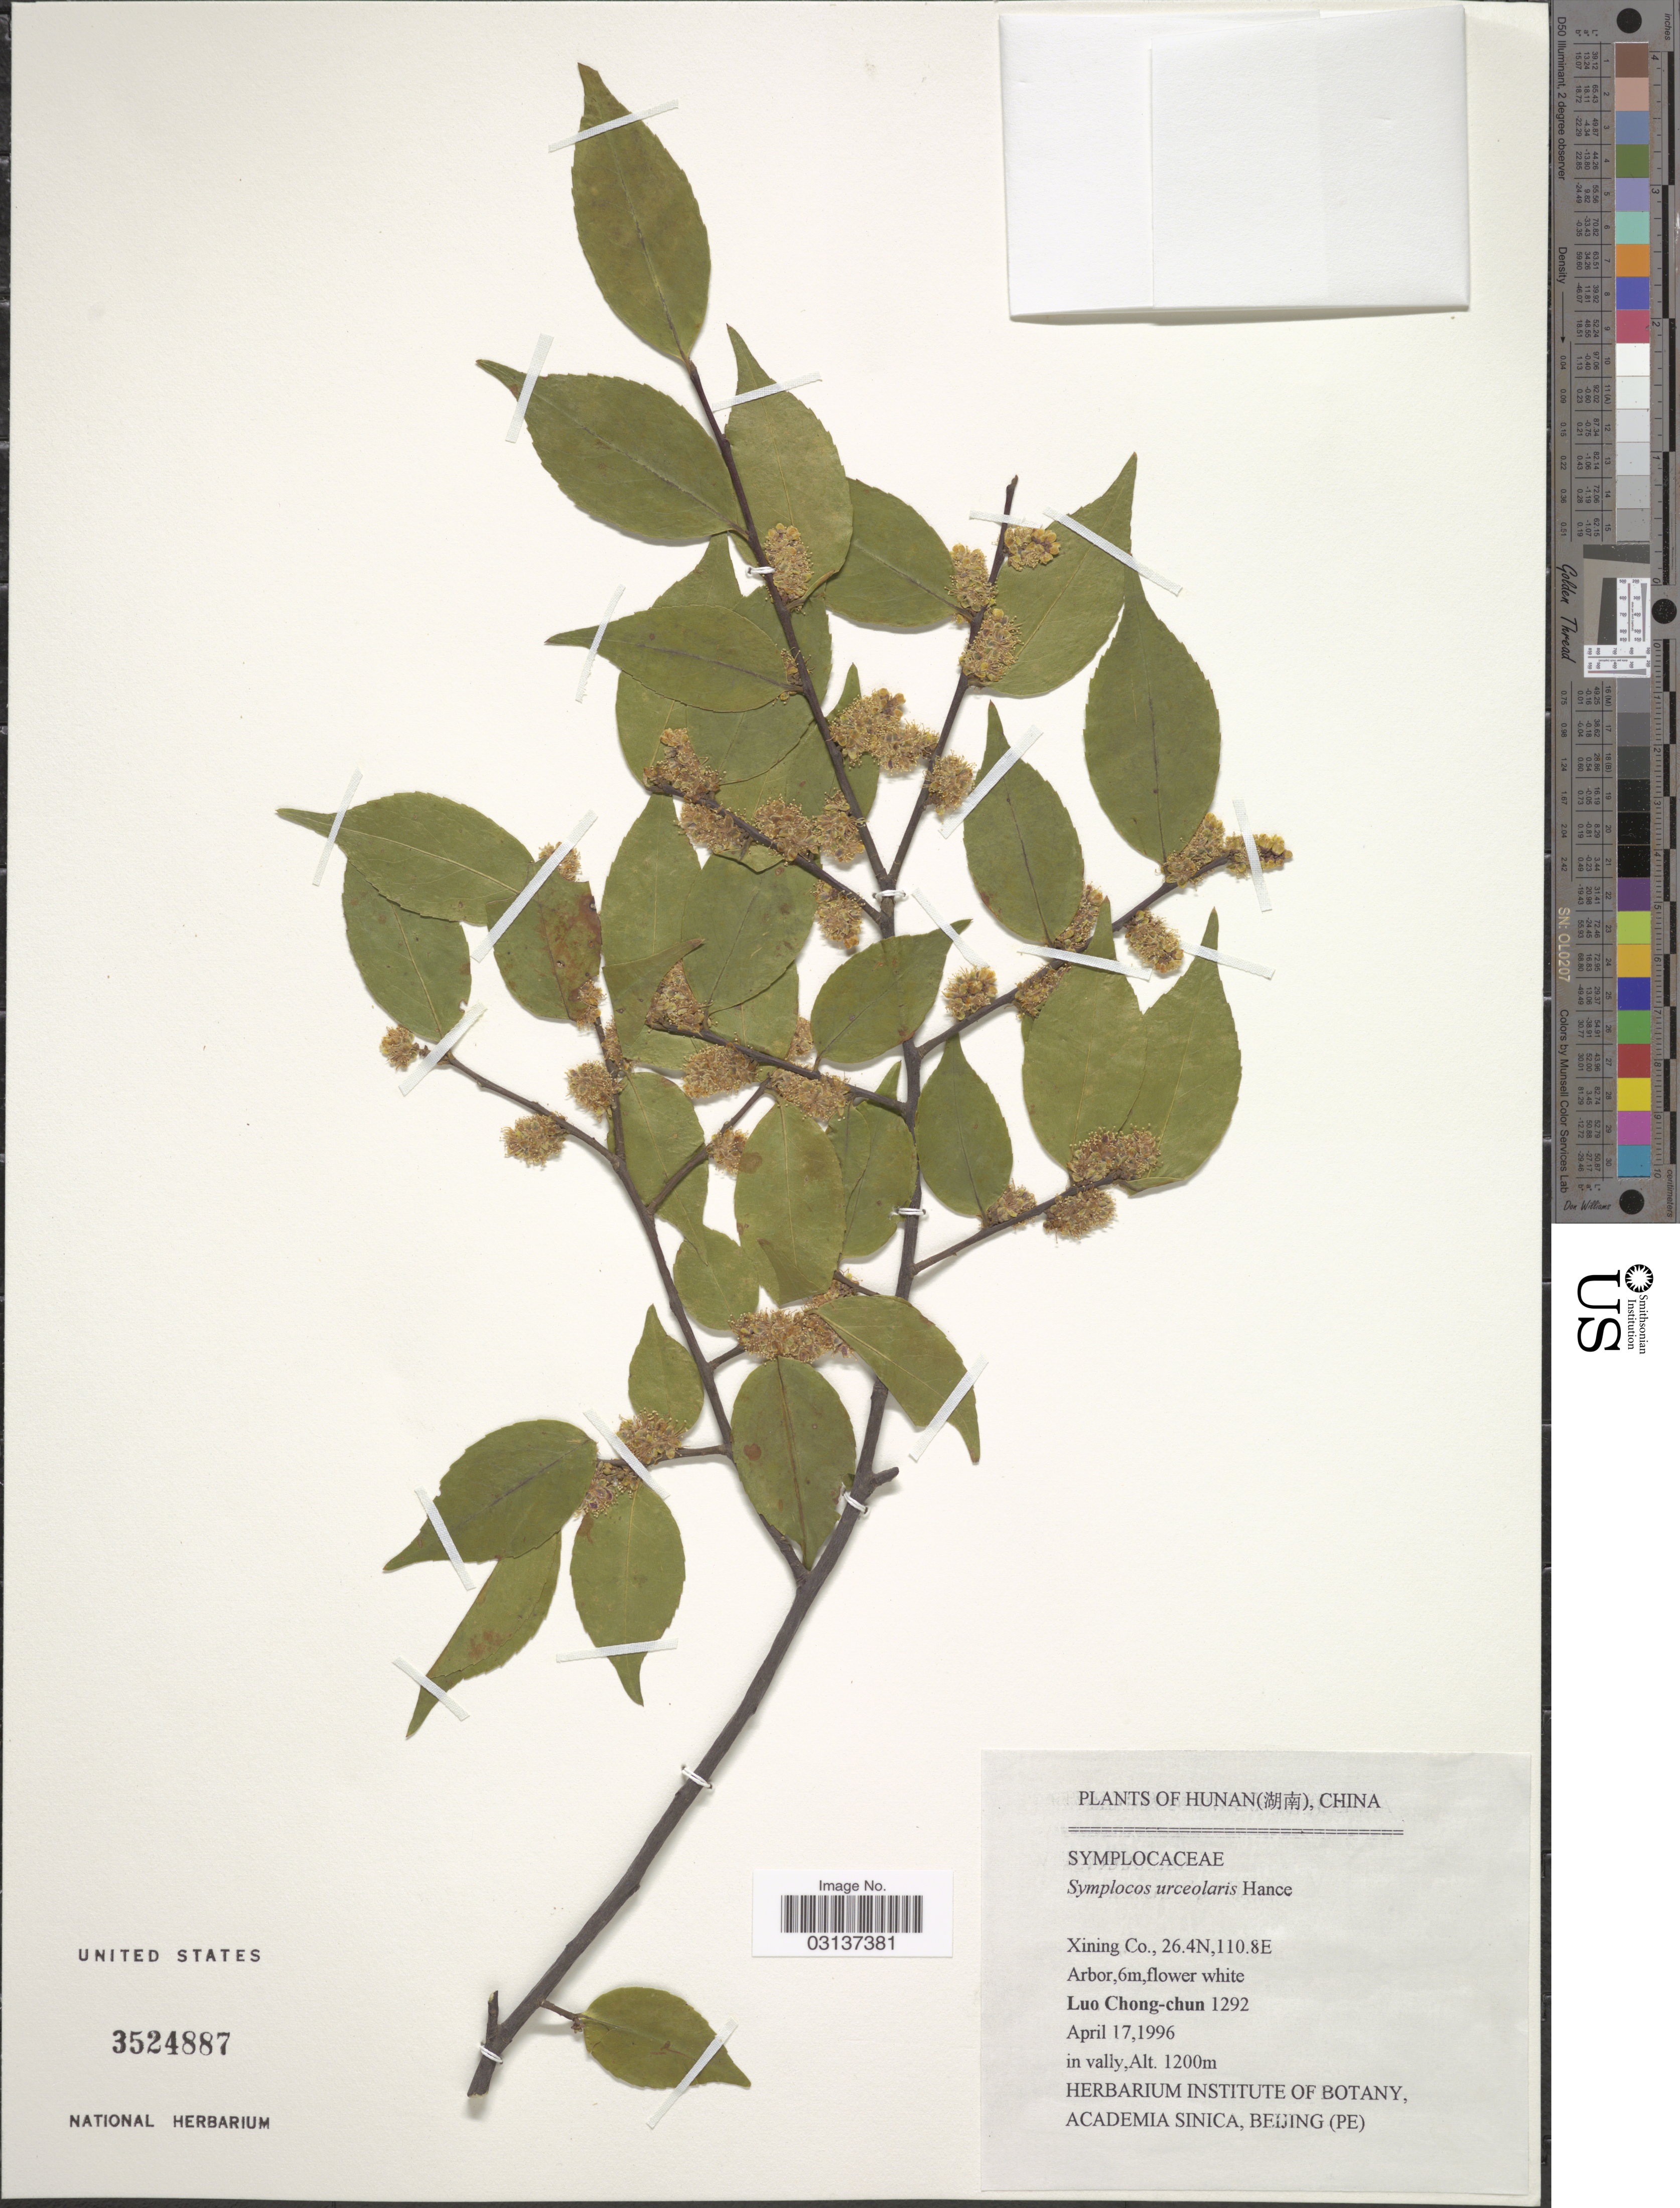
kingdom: Plantae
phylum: Tracheophyta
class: Magnoliopsida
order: Ericales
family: Symplocaceae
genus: Symplocos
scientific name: Symplocos urceolaris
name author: Hance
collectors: L. Chong-Chun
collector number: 1292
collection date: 1996-04-17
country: China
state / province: Hunan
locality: Xining Co.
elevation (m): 1200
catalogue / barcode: US 3524887